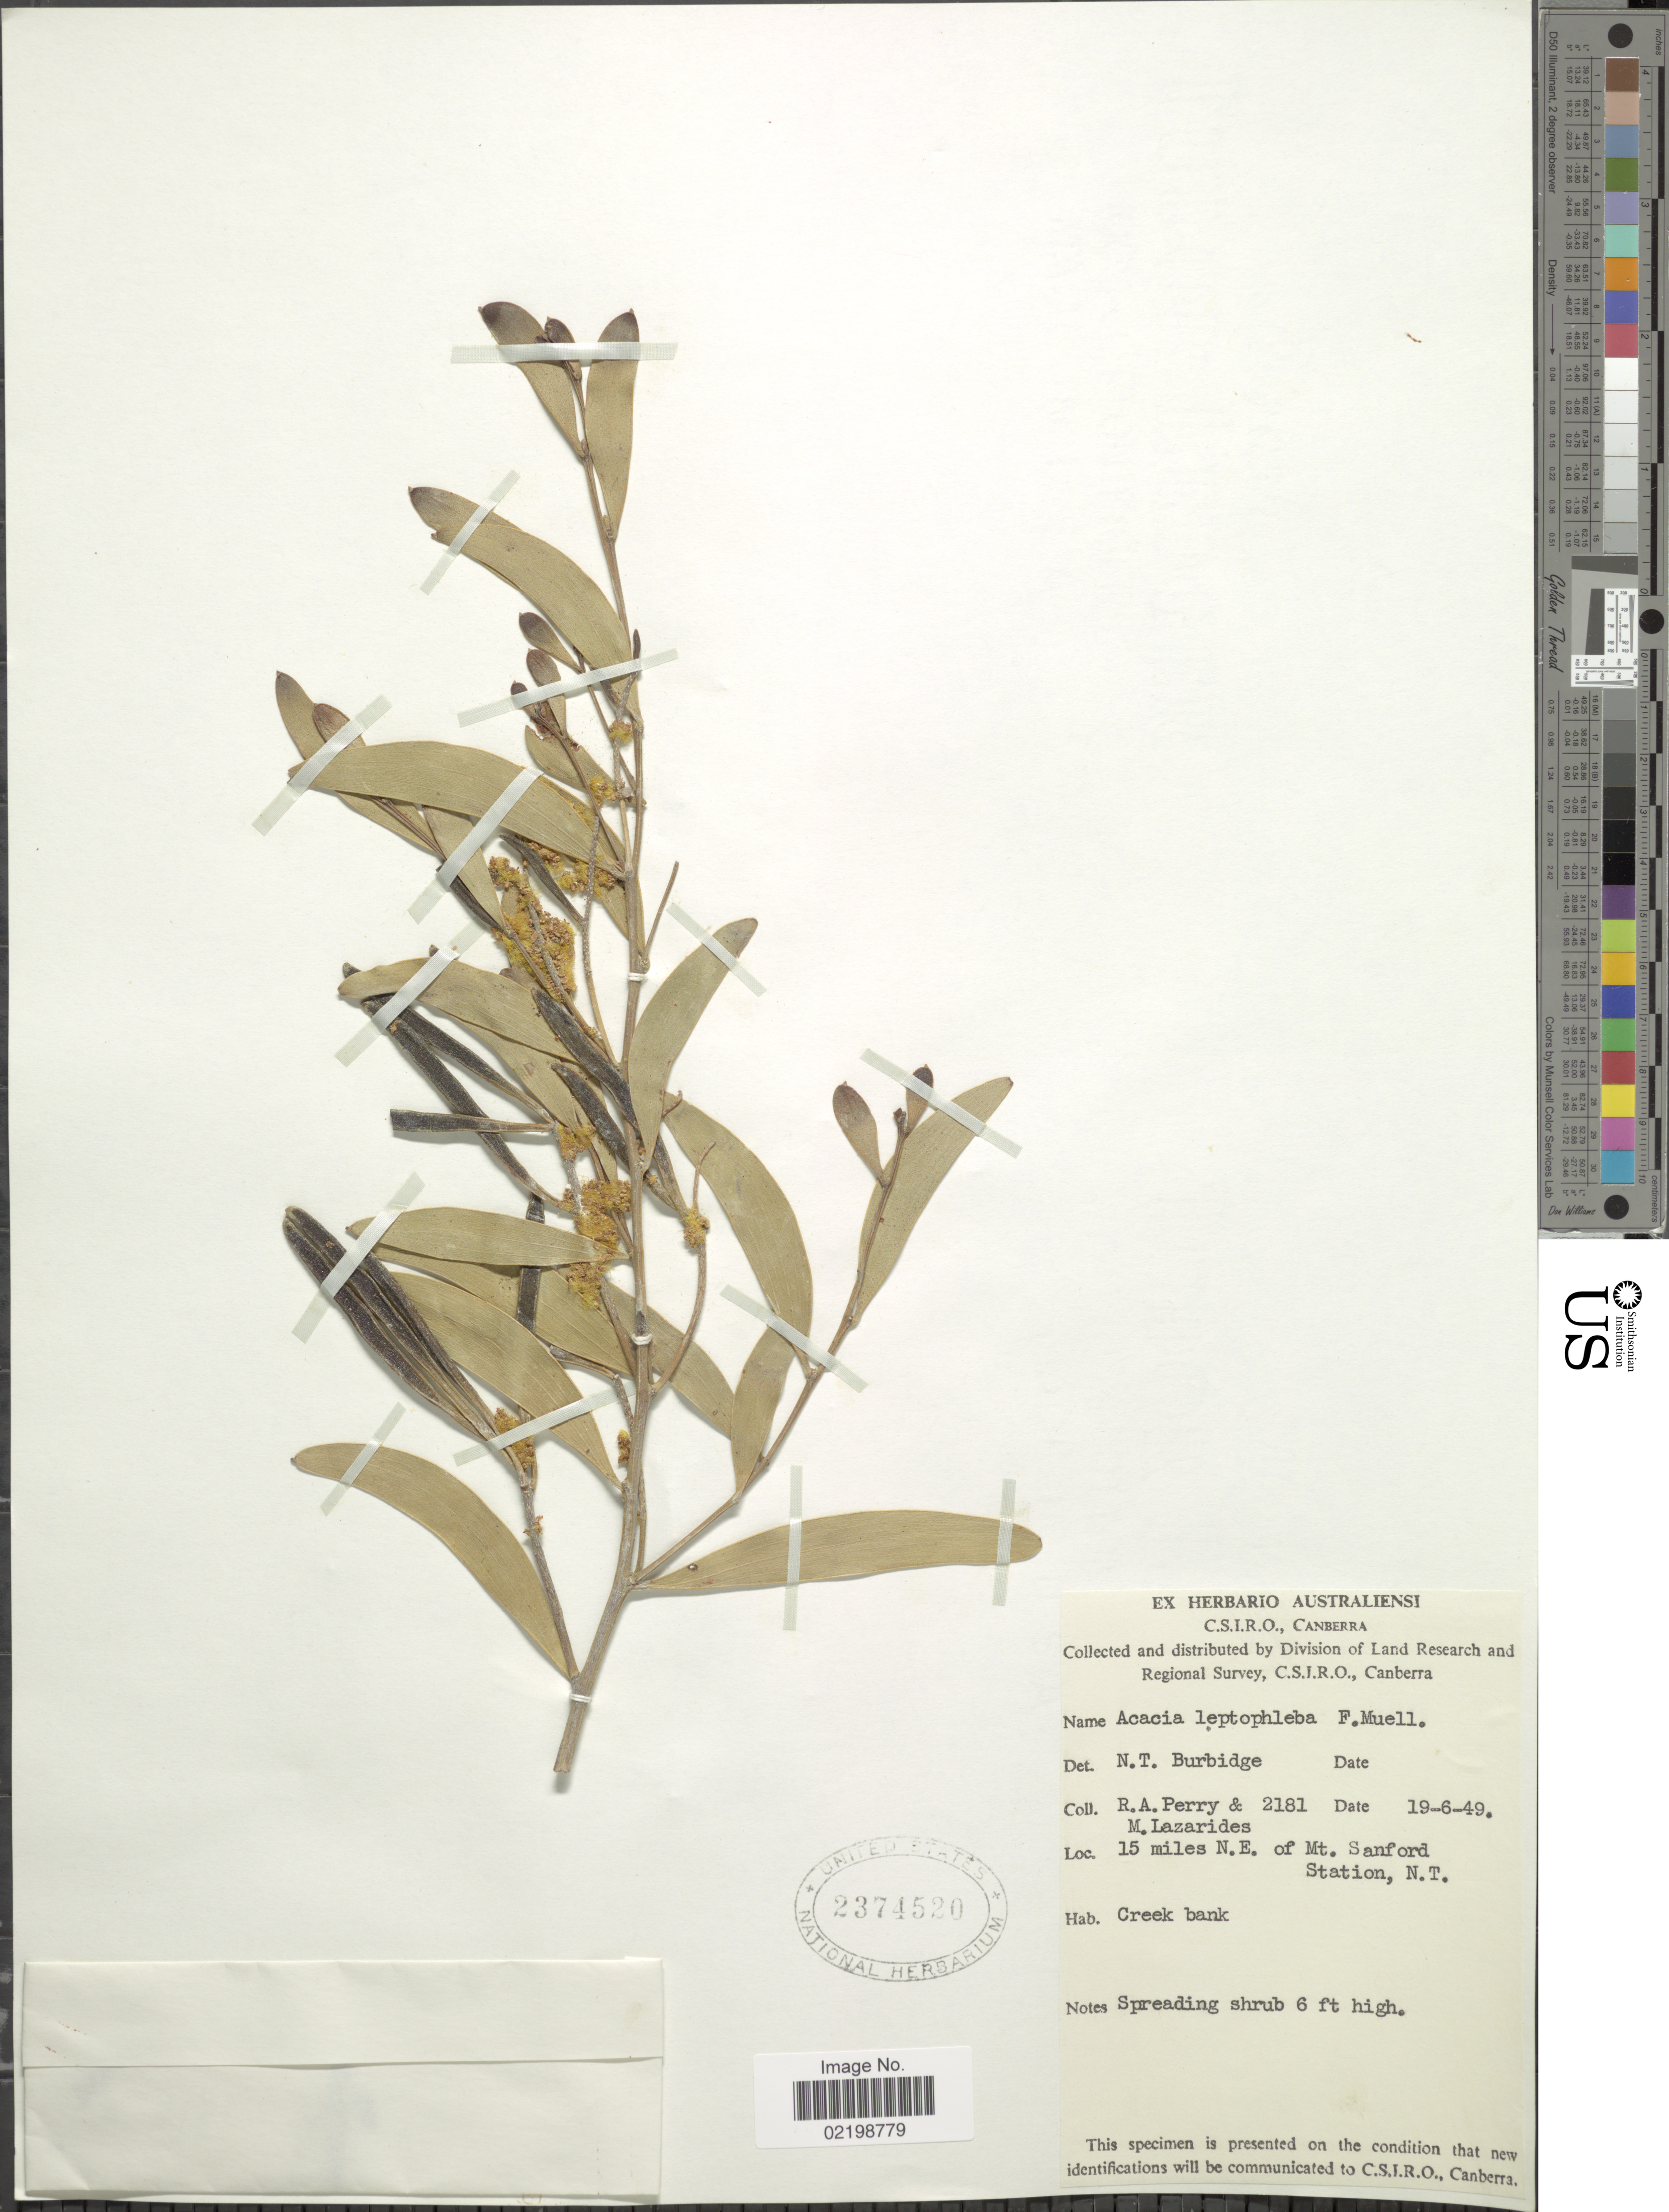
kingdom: Plantae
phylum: Tracheophyta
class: Magnoliopsida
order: Fabales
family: Fabaceae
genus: Acacia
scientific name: Acacia leptophleba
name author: Benth.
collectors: Perry, R. A. & M. Lazarides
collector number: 2181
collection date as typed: Transcribed d/m/y: 19/6/49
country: Australia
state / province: Northern Territory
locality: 15 miles N.E. of Mt. Sanford Station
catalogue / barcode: US 2374520